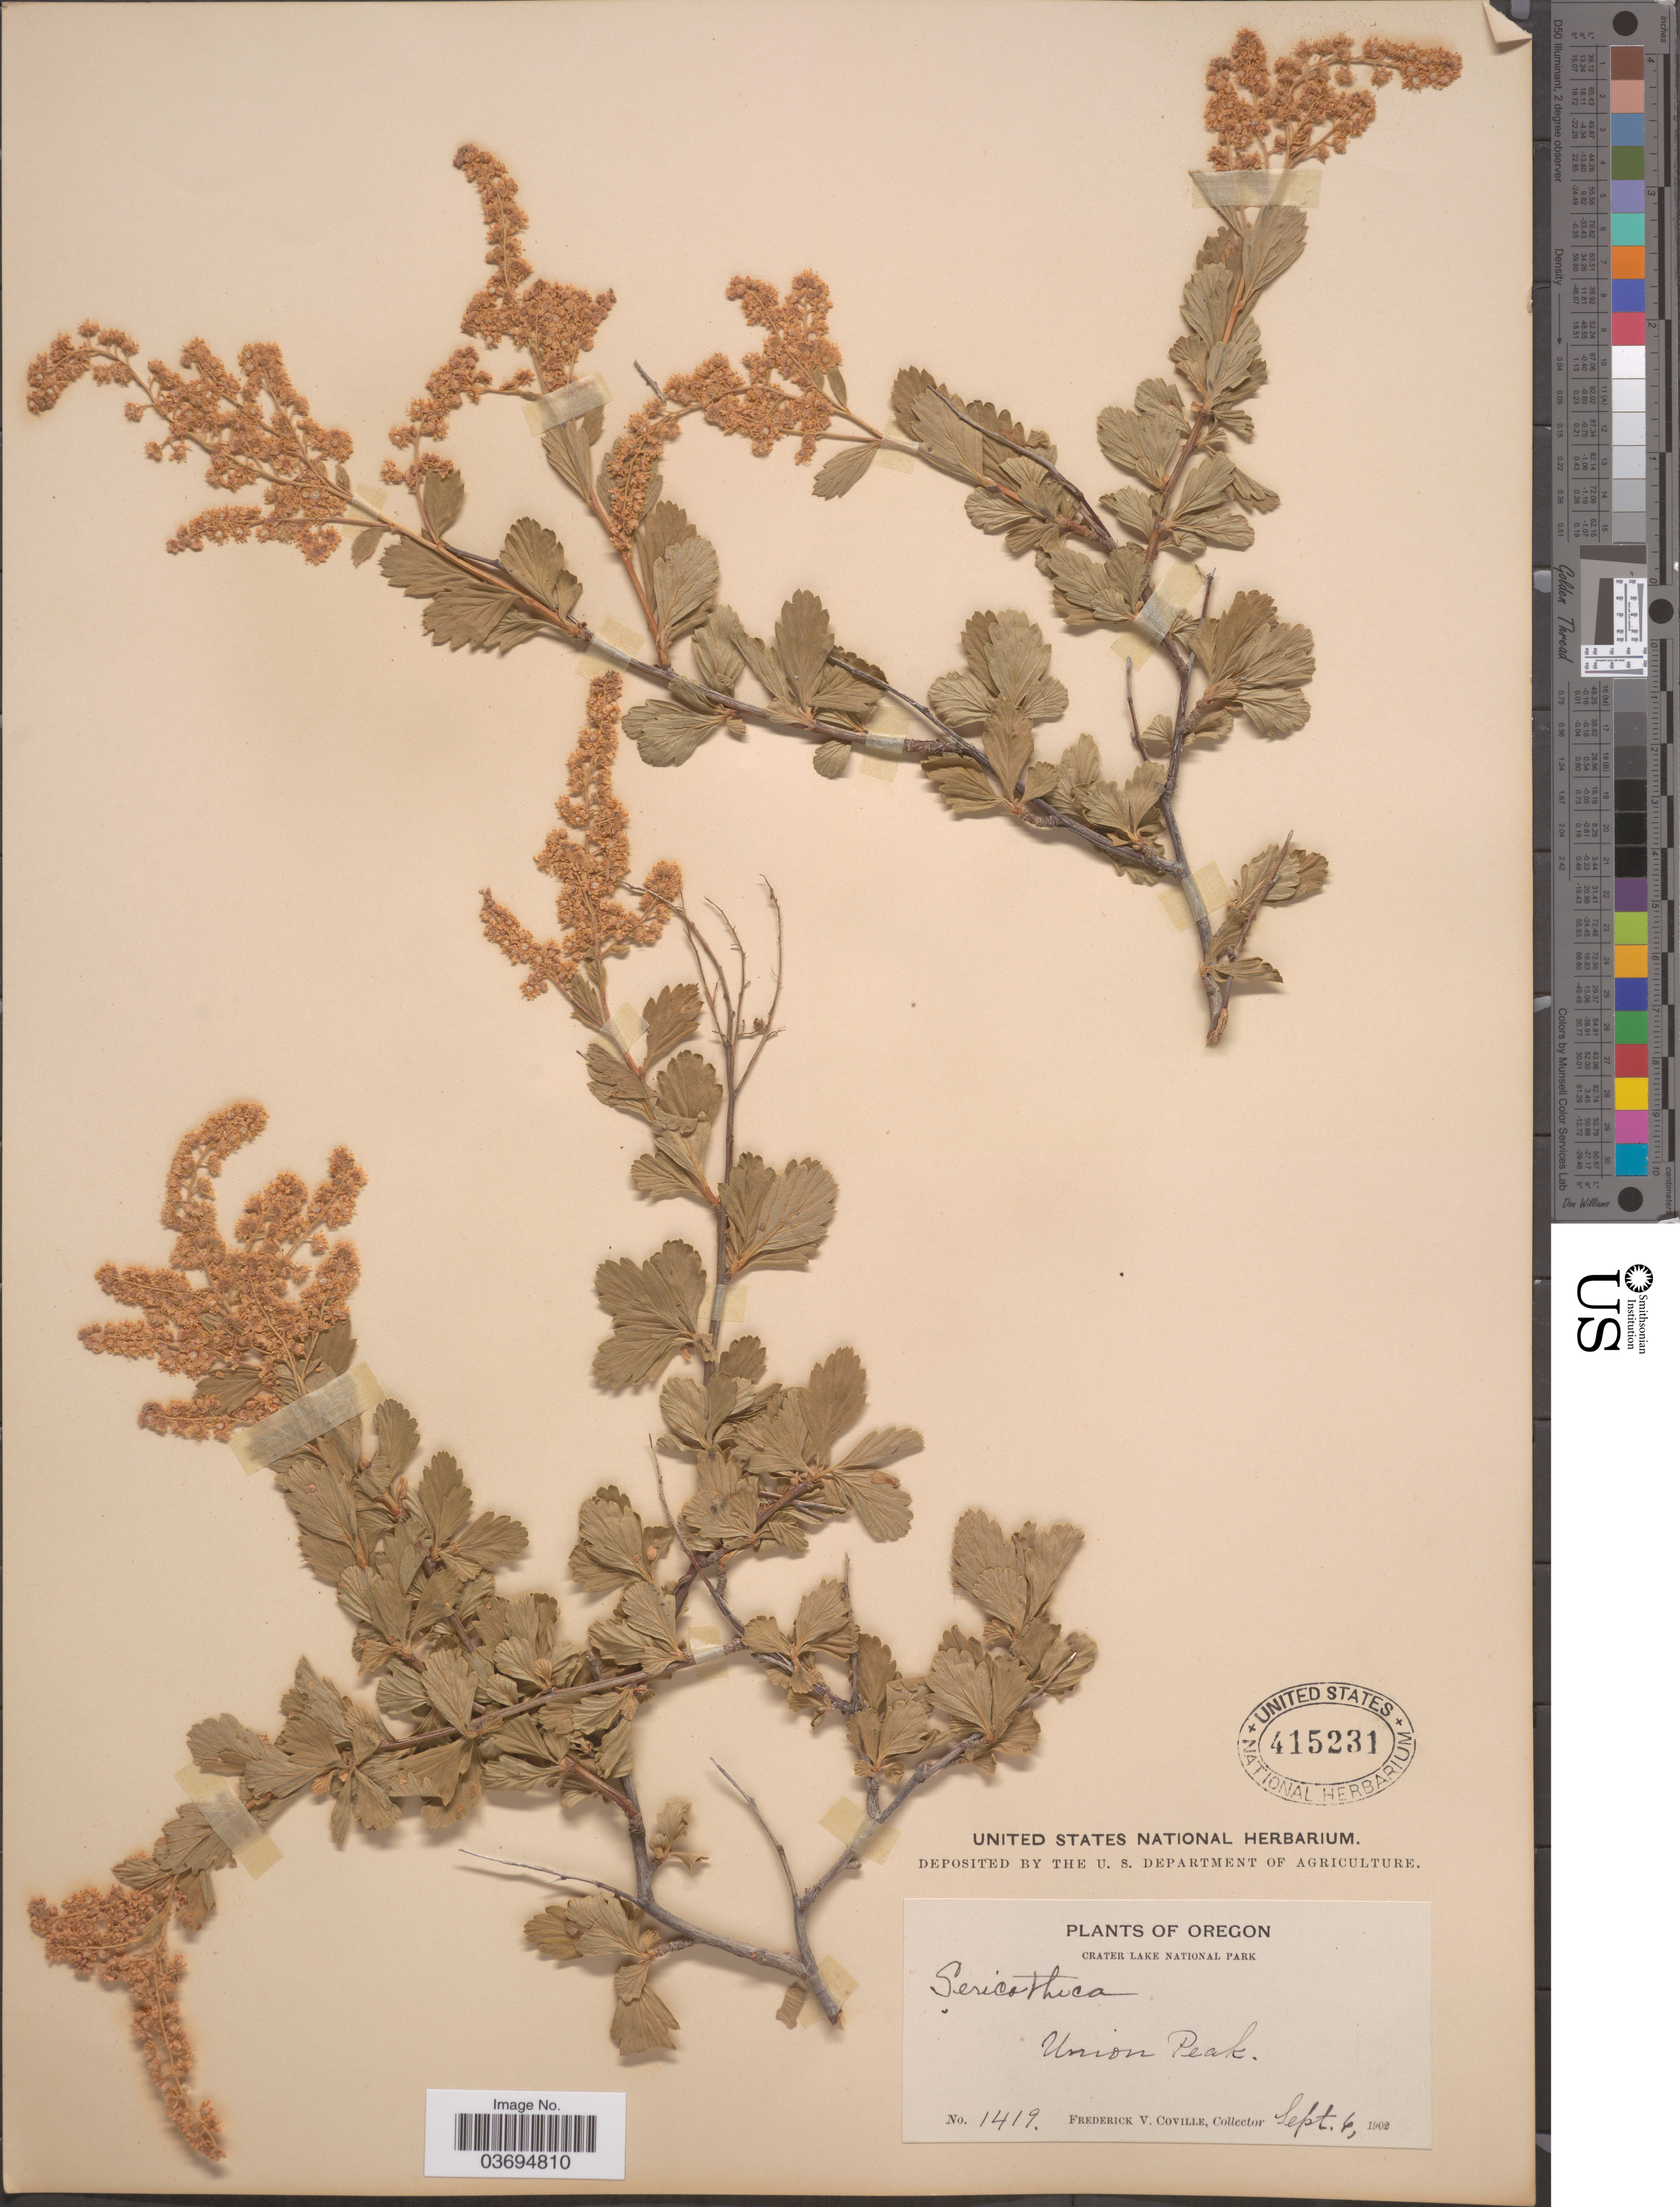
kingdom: Plantae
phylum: Tracheophyta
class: Magnoliopsida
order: Rosales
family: Rosaceae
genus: Holodiscus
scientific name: Holodiscus discolor var. glabrescens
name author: (Greenm.) Jeps.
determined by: Strong, Mark T., (BOT), Smithsonian Institution - National Museum of Natural History (UNITED STATES)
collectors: F. V. Coville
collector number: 1419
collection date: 1902-09-06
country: United States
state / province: Oregon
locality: Crater Lake National Park. Union Peak.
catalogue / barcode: US 415231